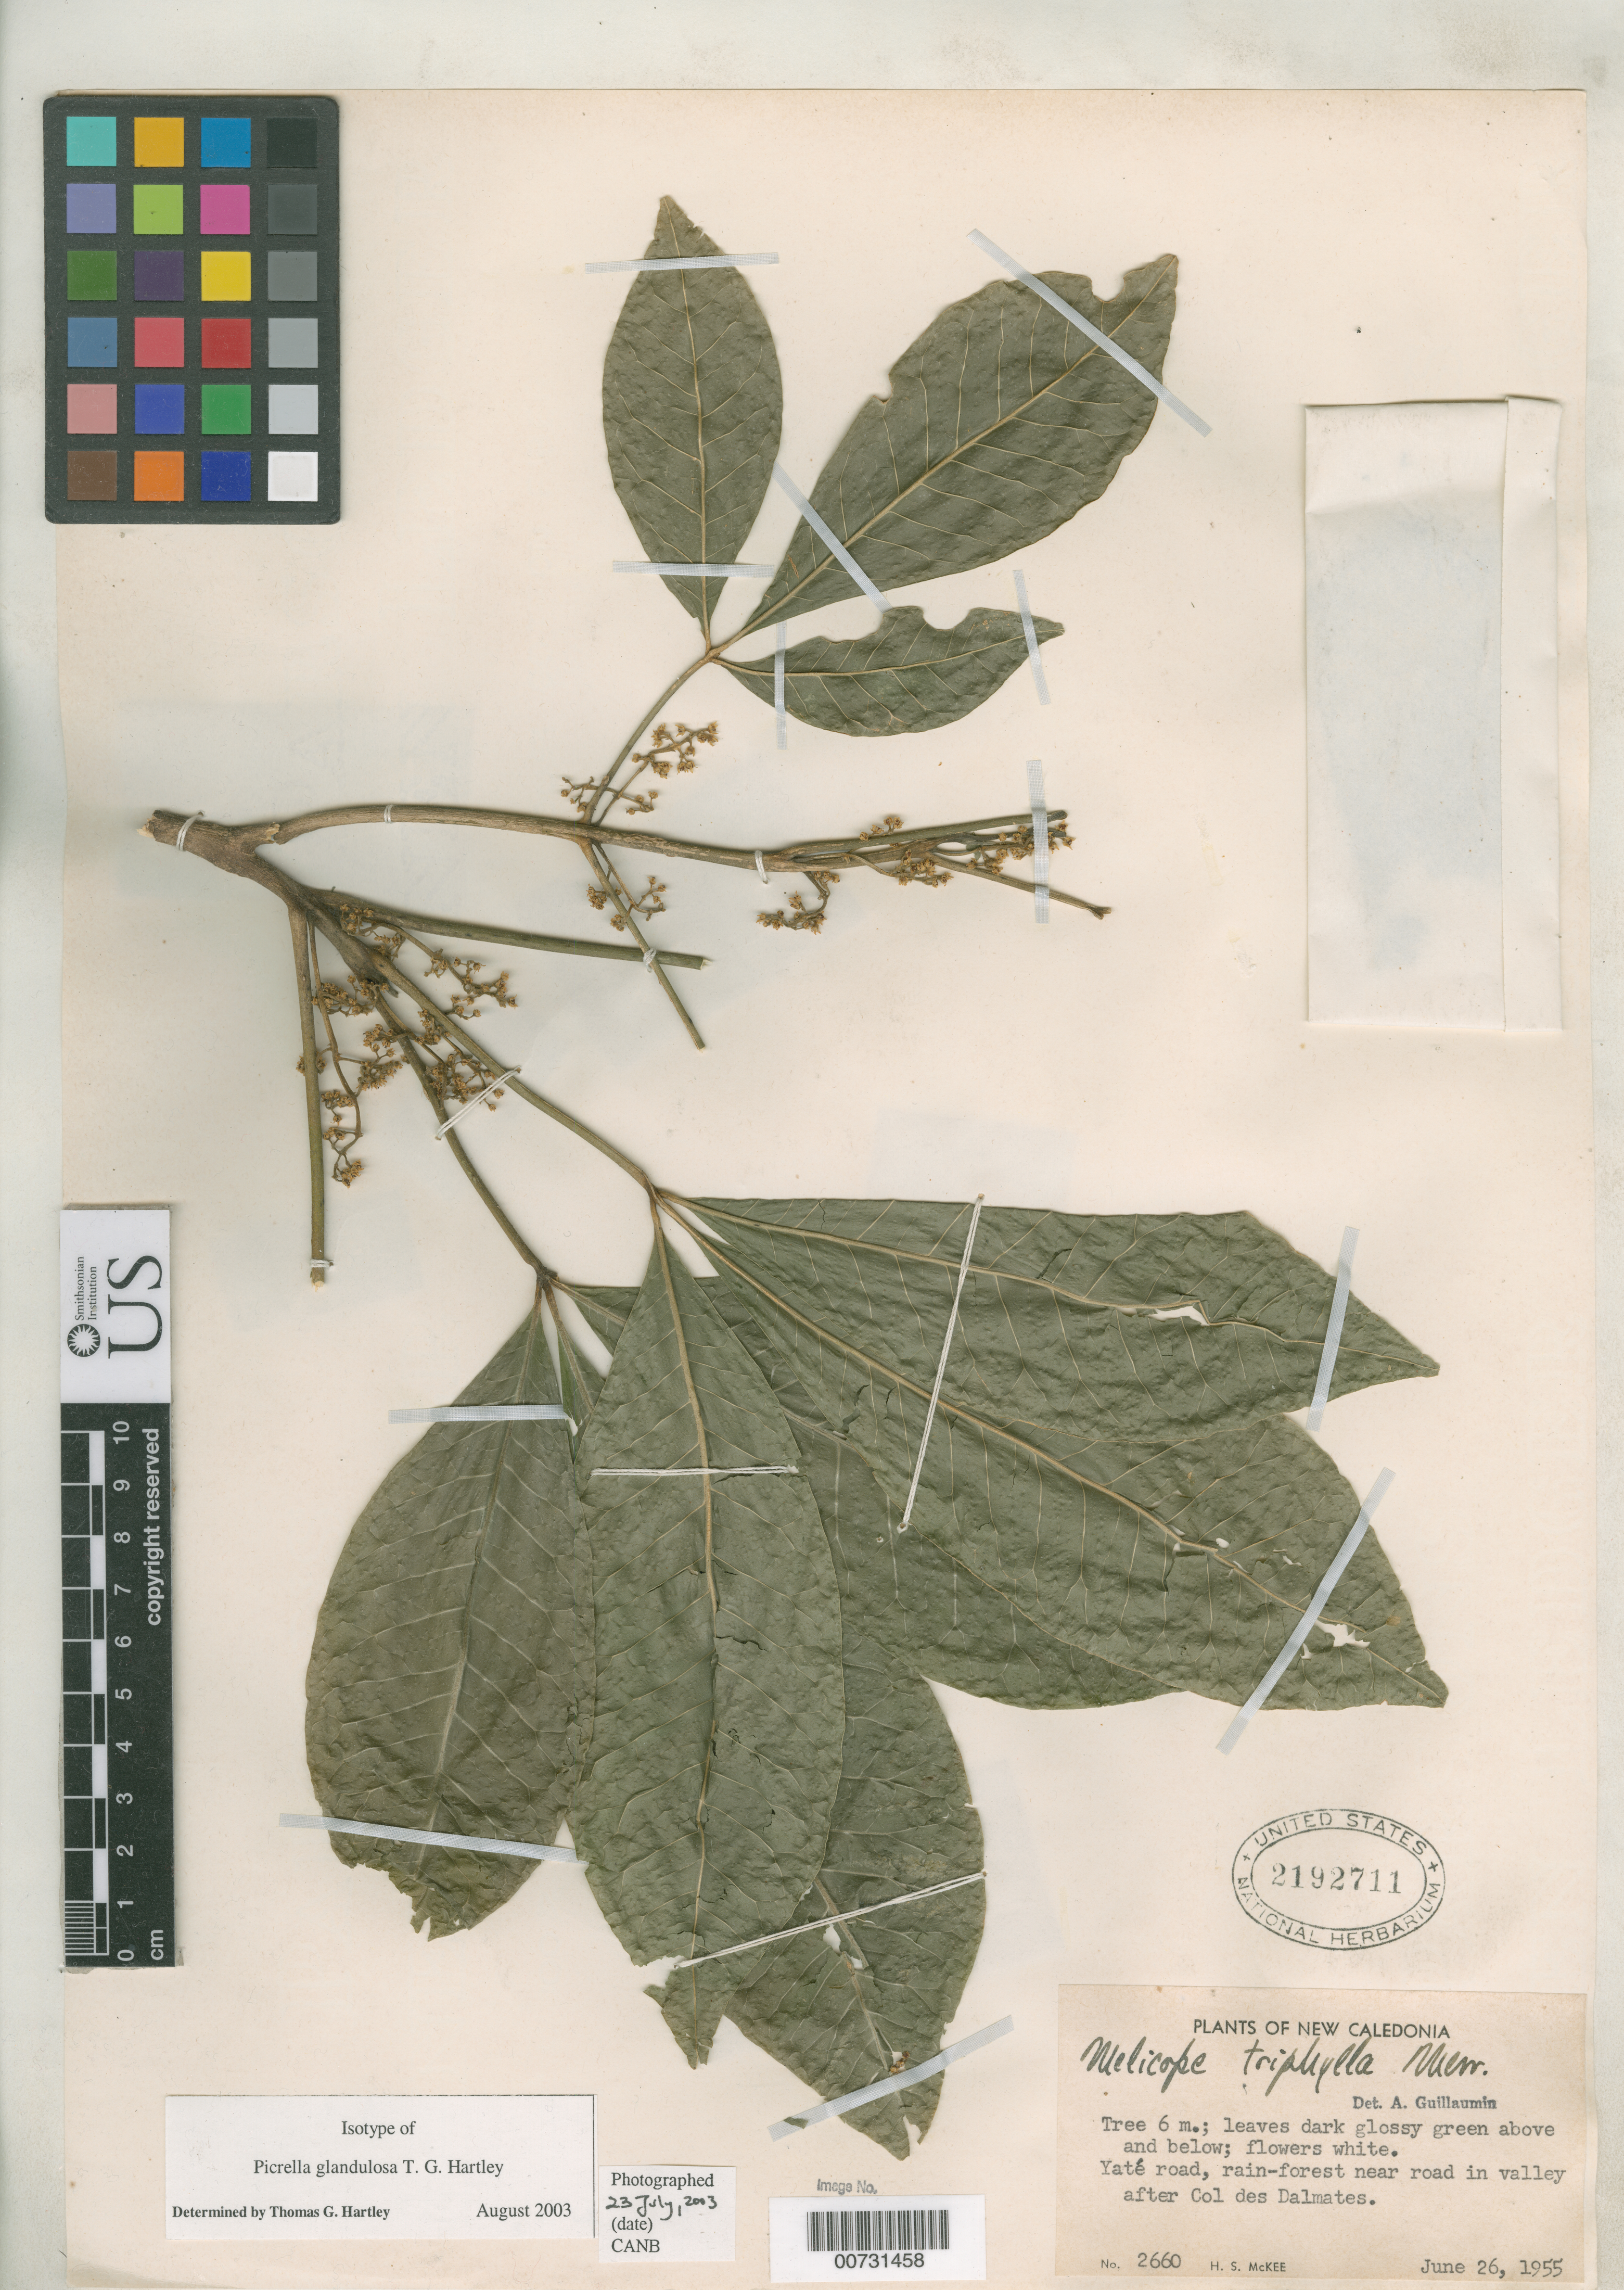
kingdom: Plantae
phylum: Tracheophyta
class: Magnoliopsida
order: Sapindales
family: Rutaceae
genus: Picrella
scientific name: Picrella glandulosa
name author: T.G. Hartley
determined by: Hartley, T. G.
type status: Isotype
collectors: H. S. McKee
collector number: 2660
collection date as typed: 26 Jun 1955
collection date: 1955-06-26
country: New Caledonia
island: New Caledonia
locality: Yaté road, rain-forest near road in valley after Col des Dalmates.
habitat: Rain-forest.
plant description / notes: Holotype at P.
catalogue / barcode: US 2192711